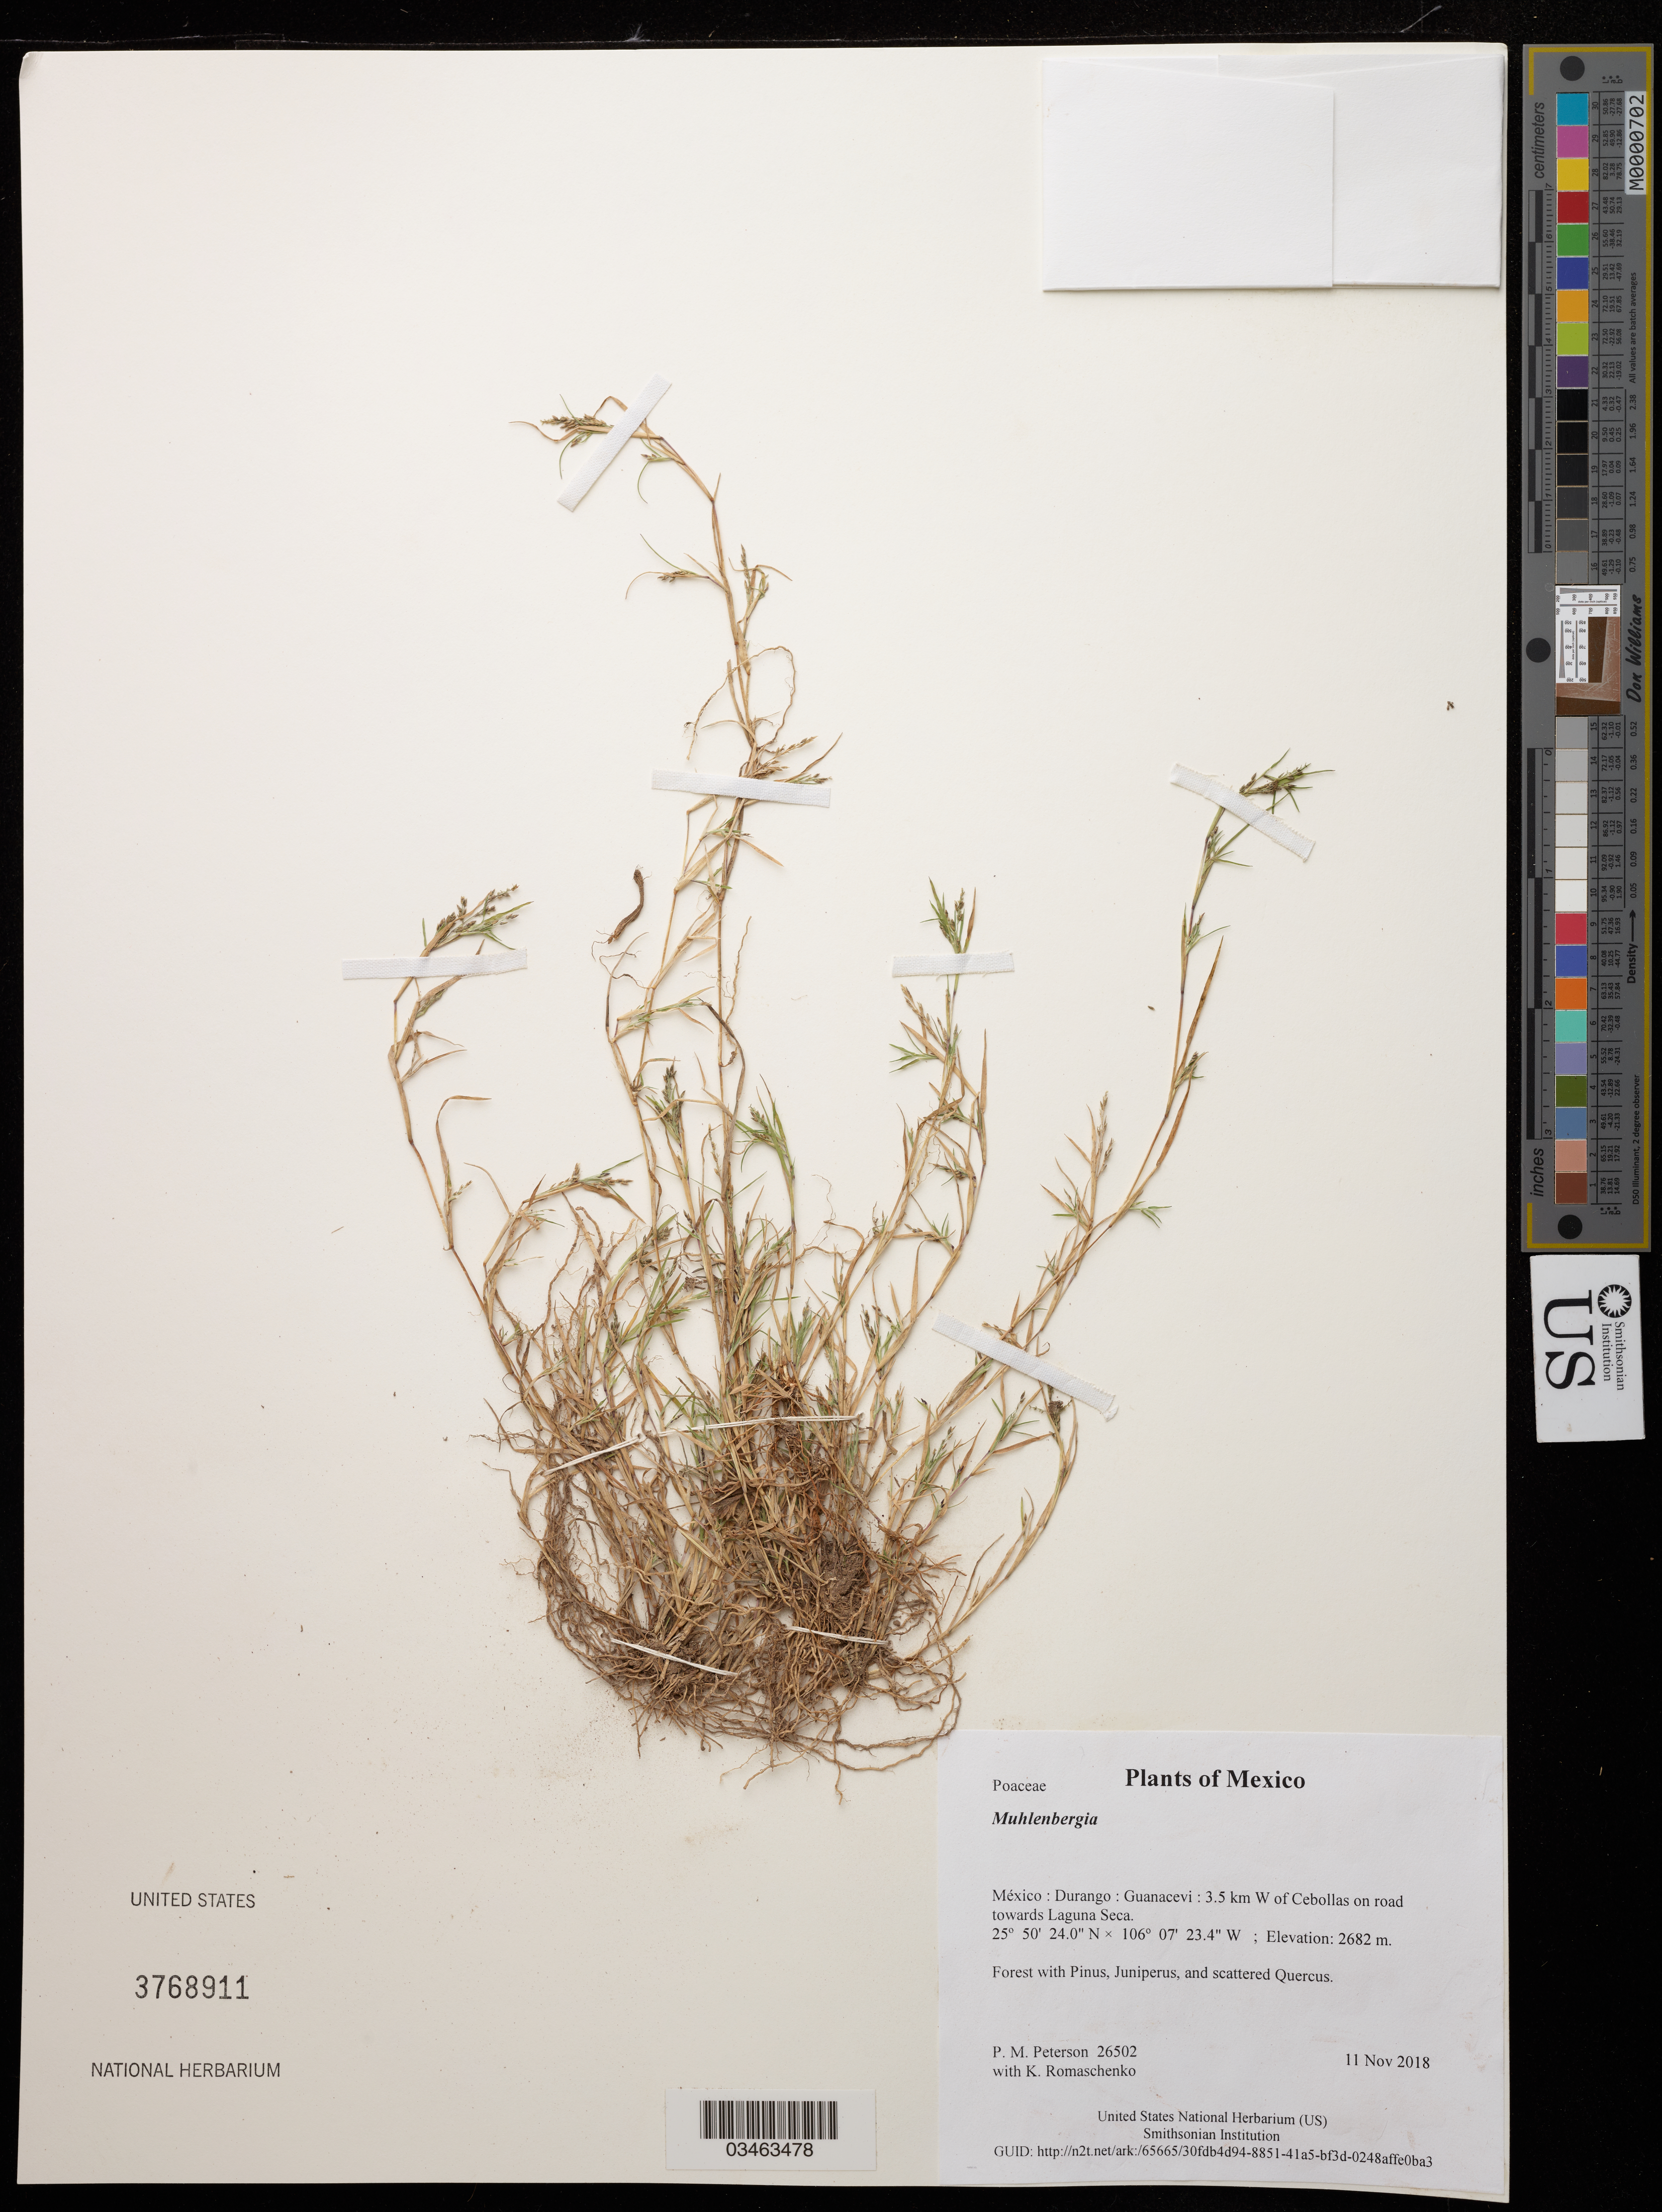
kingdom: Plantae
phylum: Tracheophyta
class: Liliopsida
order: Poales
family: Poaceae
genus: Muhlenbergia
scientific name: Muhlenbergia sp.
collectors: P. M. Peterson & K. Romaschenko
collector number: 26502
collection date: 2018-11-11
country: México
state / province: Durango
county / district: Guanacevi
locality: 3.5 km W of Cebollas on road towards Laguna Seca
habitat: Forest with Pinus, Juniperus, and scattered Quercus.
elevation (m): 2682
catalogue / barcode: US 3768911